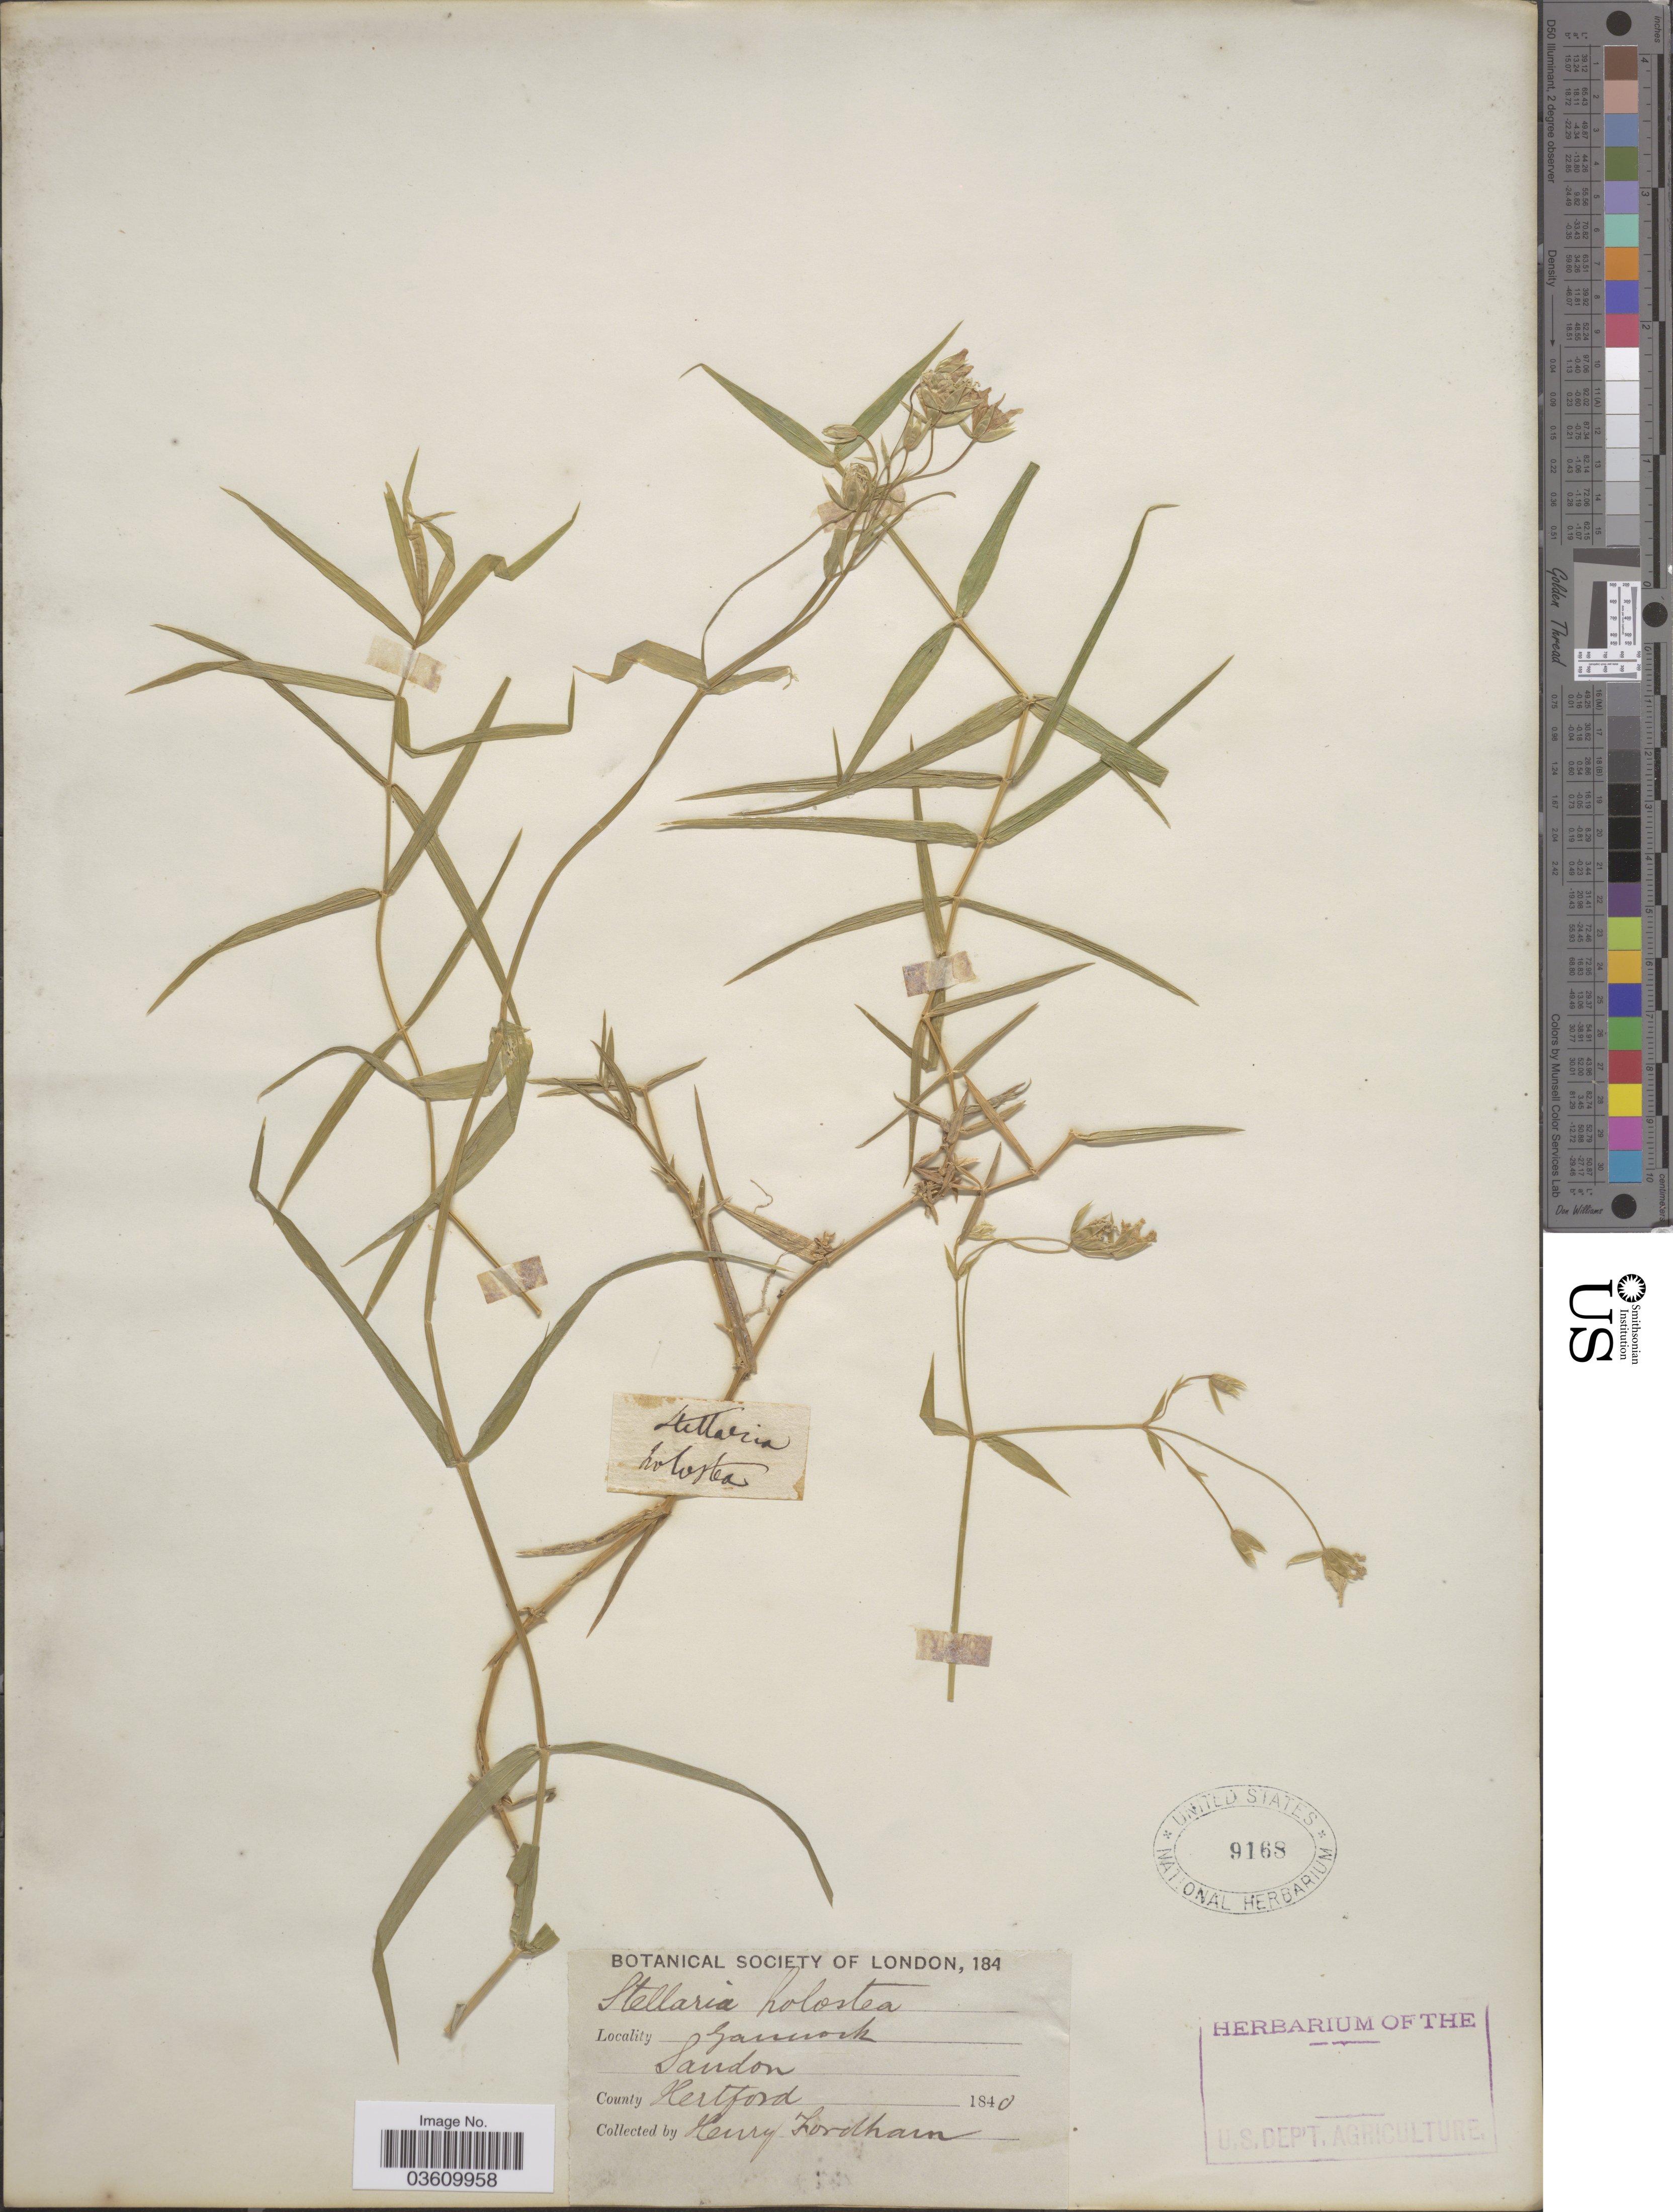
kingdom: Plantae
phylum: Tracheophyta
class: Magnoliopsida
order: Caryophyllales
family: Caryophyllaceae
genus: Rabelera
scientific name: Rabelera holostea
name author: (L.) M.T. Sharples & E.A. Tripp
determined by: U.S. National Herbarium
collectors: H. Fordham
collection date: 1840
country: United Kingdom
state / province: England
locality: Gannock, Sandon. County Hertford.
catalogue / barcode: US 9168